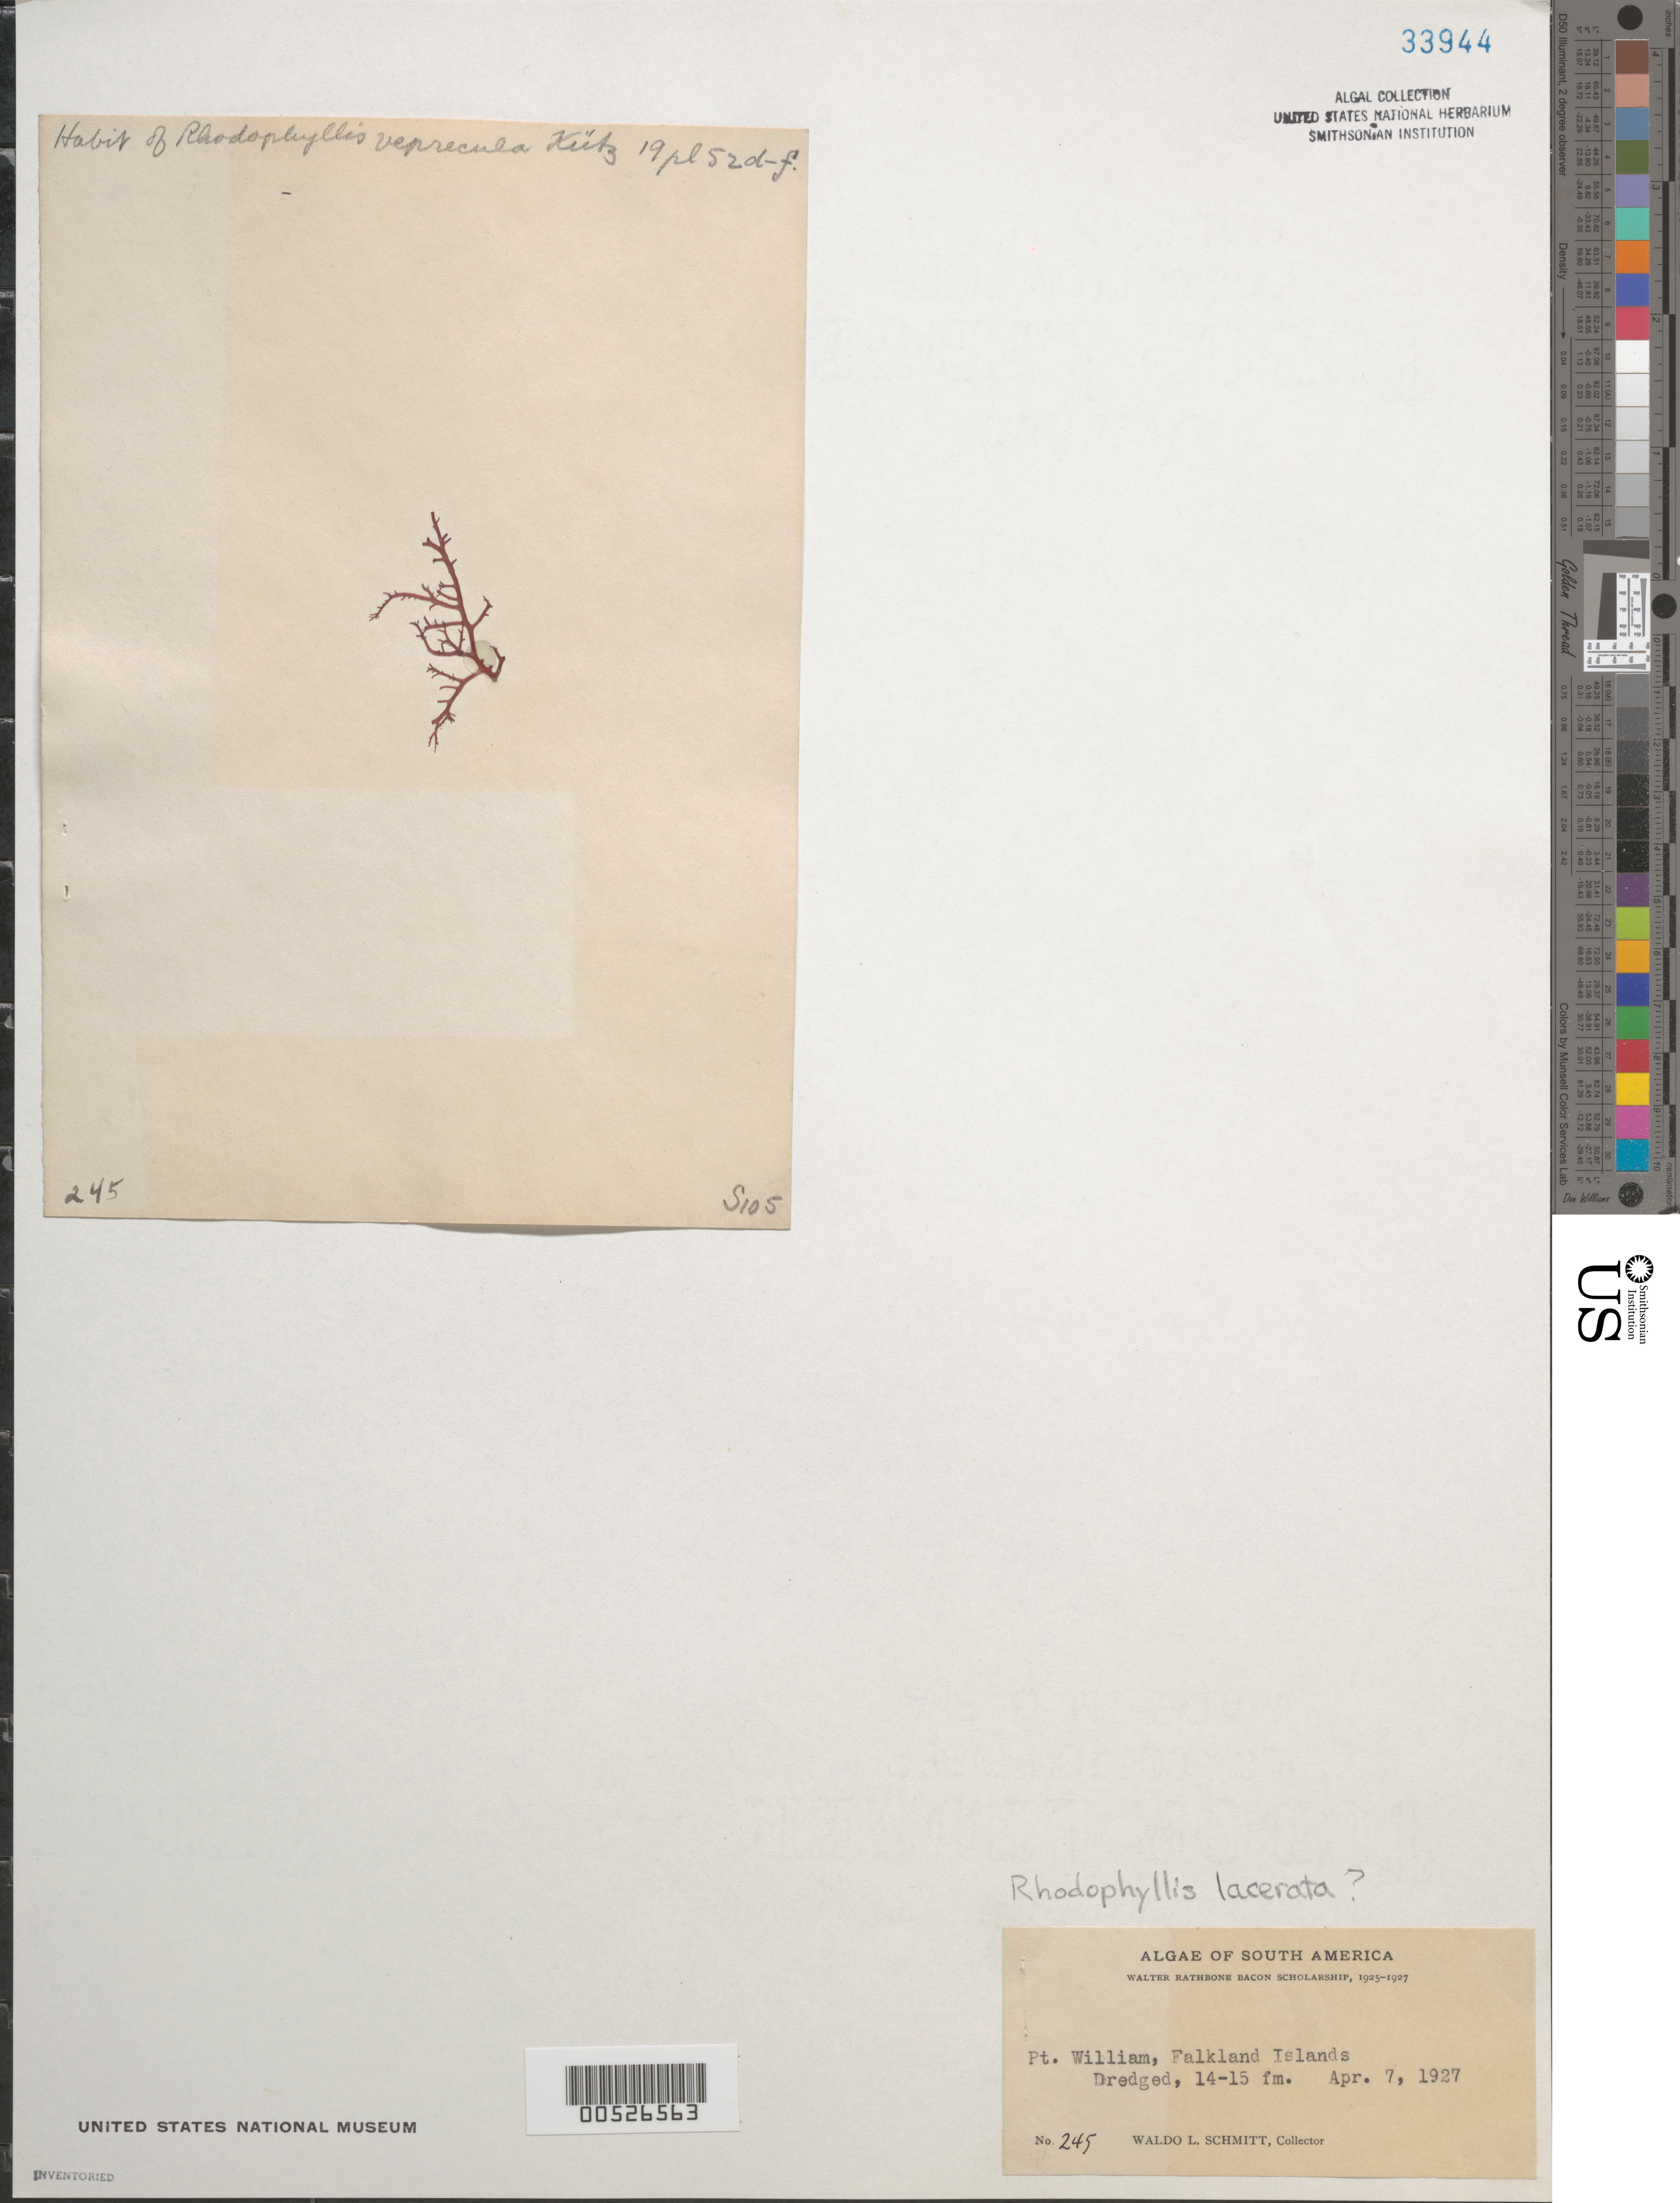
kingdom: Plantae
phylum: Rhodophyta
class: Florideophyceae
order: Gigartinales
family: Cystocloniaceae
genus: Rhodophyllis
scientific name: Rhodophyllis veprecula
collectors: W. L. Schmitt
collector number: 245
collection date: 1927-04-07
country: Falkland Islands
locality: Pt. William.